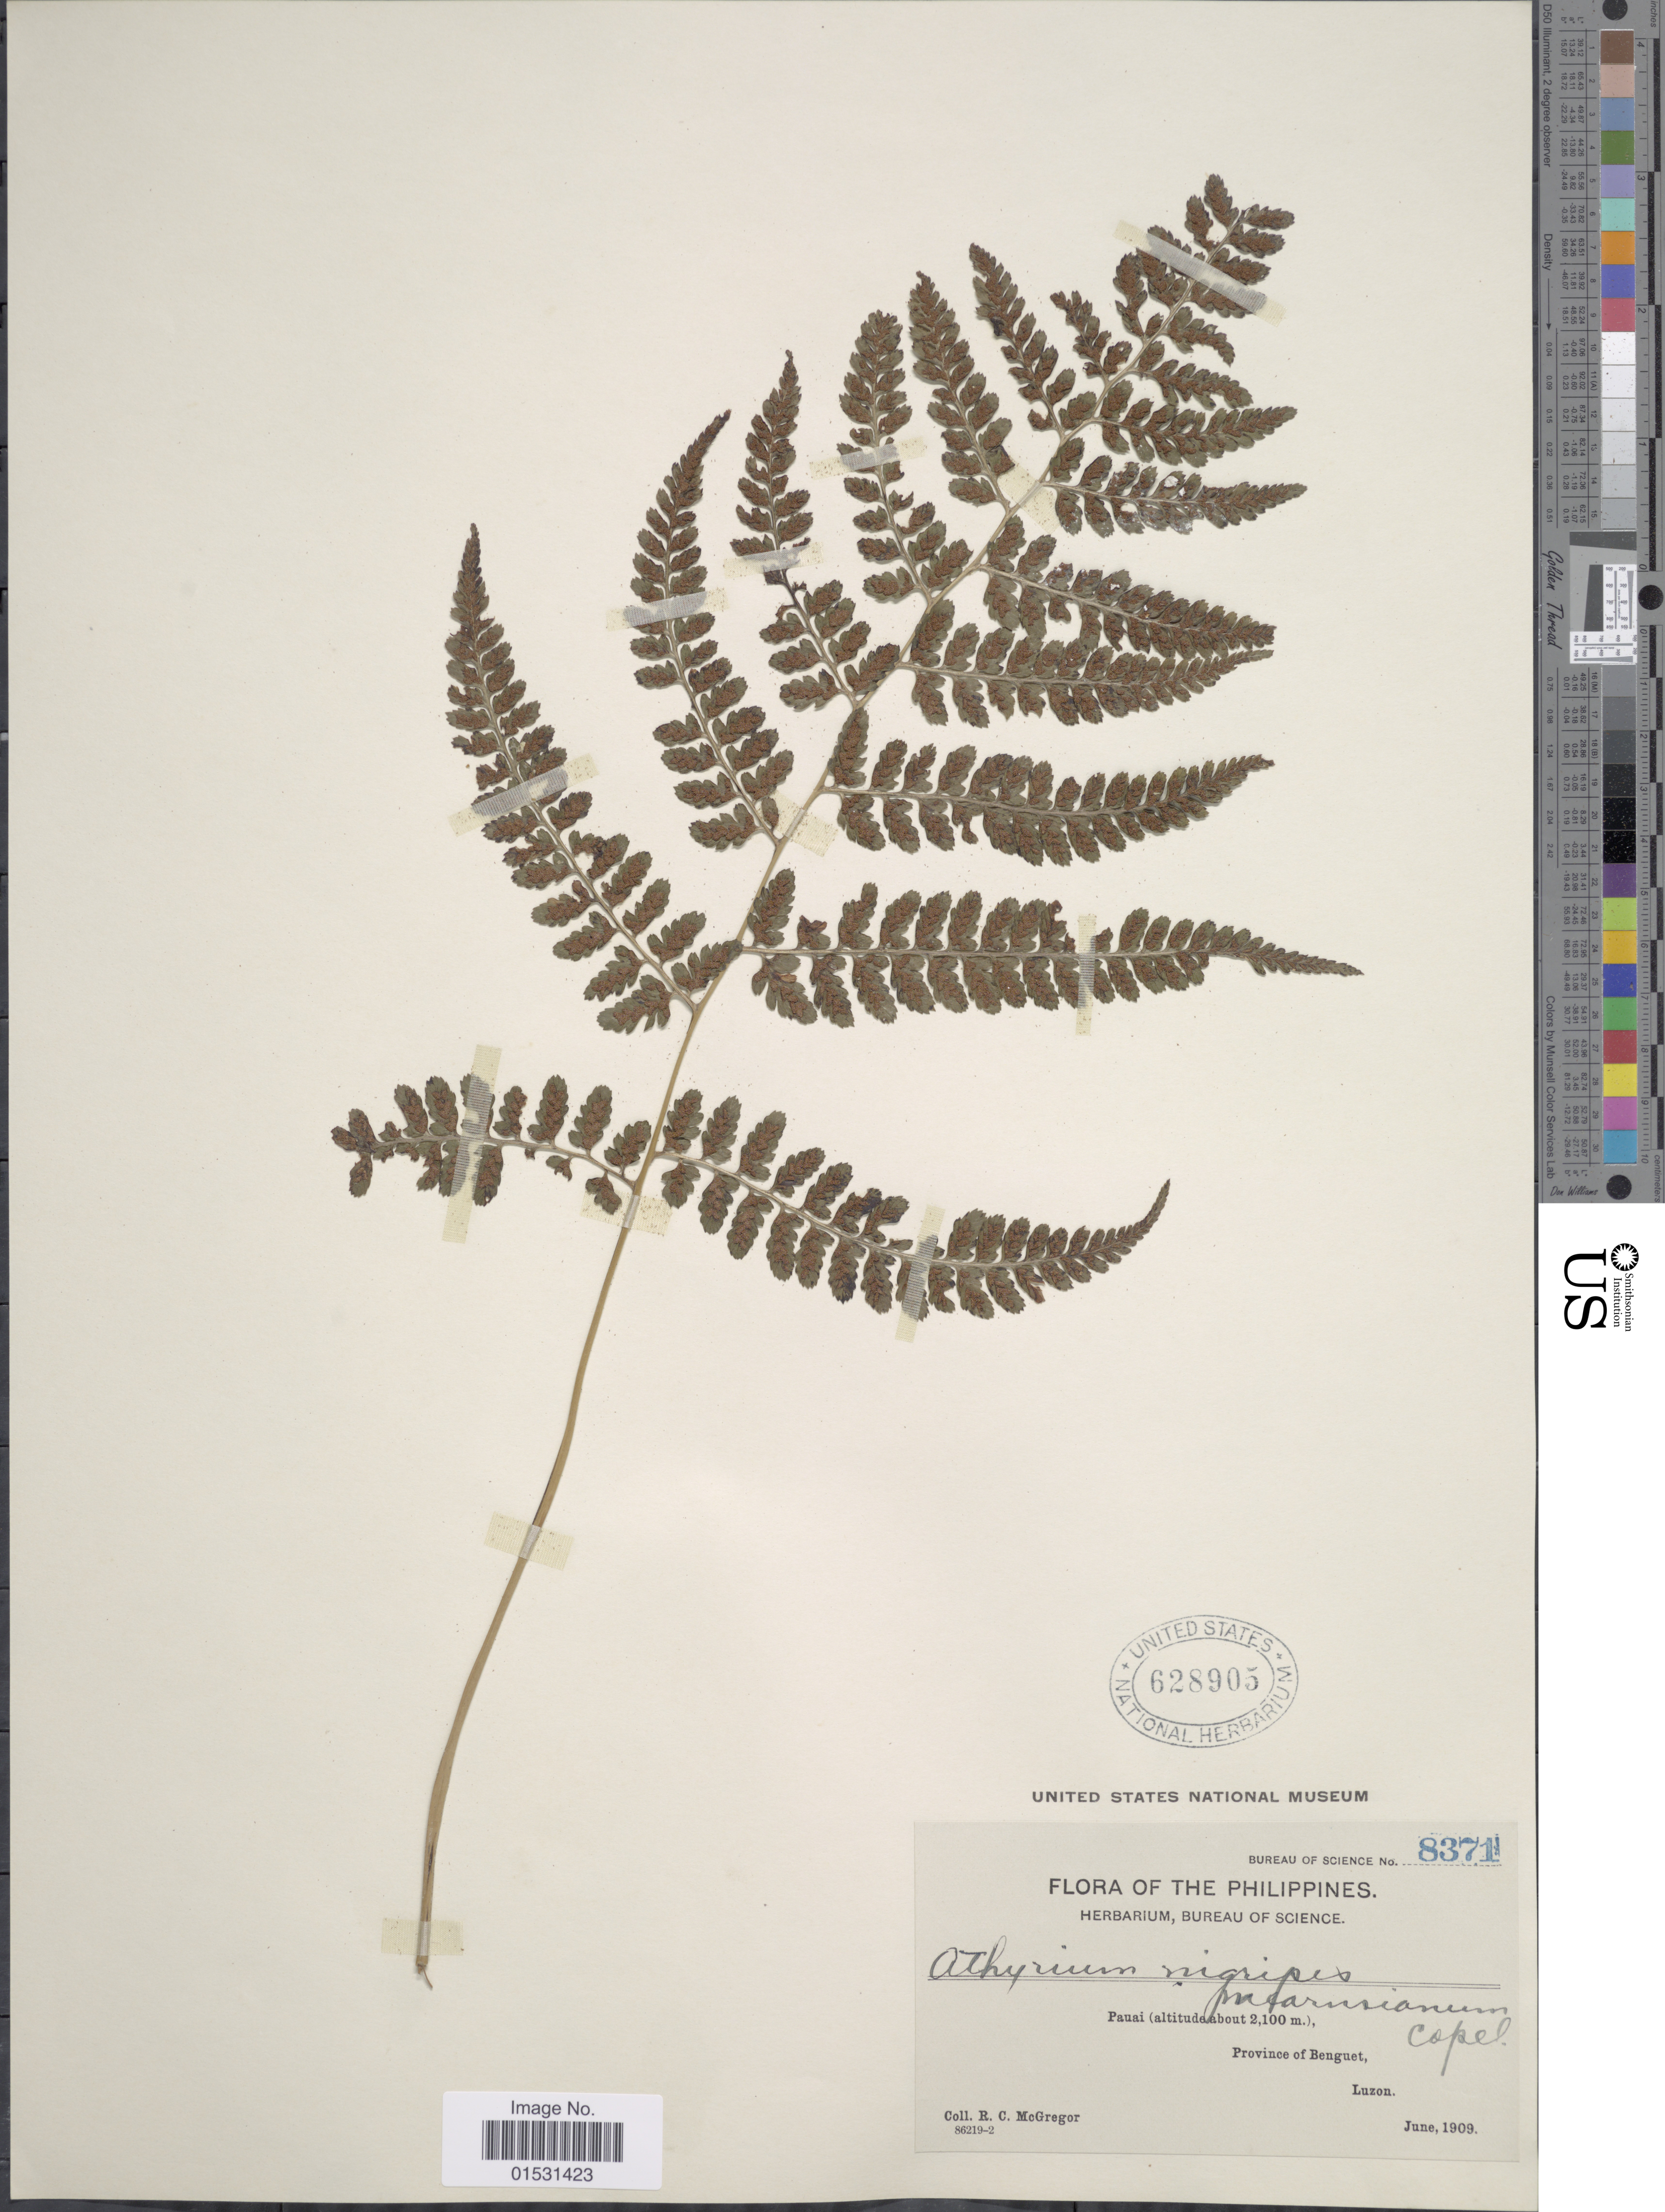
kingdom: Plantae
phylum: Tracheophyta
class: Polypodiopsida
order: Polypodiales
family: Athyriaceae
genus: Athyrium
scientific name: Athyrium nigripes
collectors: R. C. McGregor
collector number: Bureau of Science 8371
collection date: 1909-06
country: Philippines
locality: Pauai. Province of Benguet. Luzon.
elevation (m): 2100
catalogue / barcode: US 628905